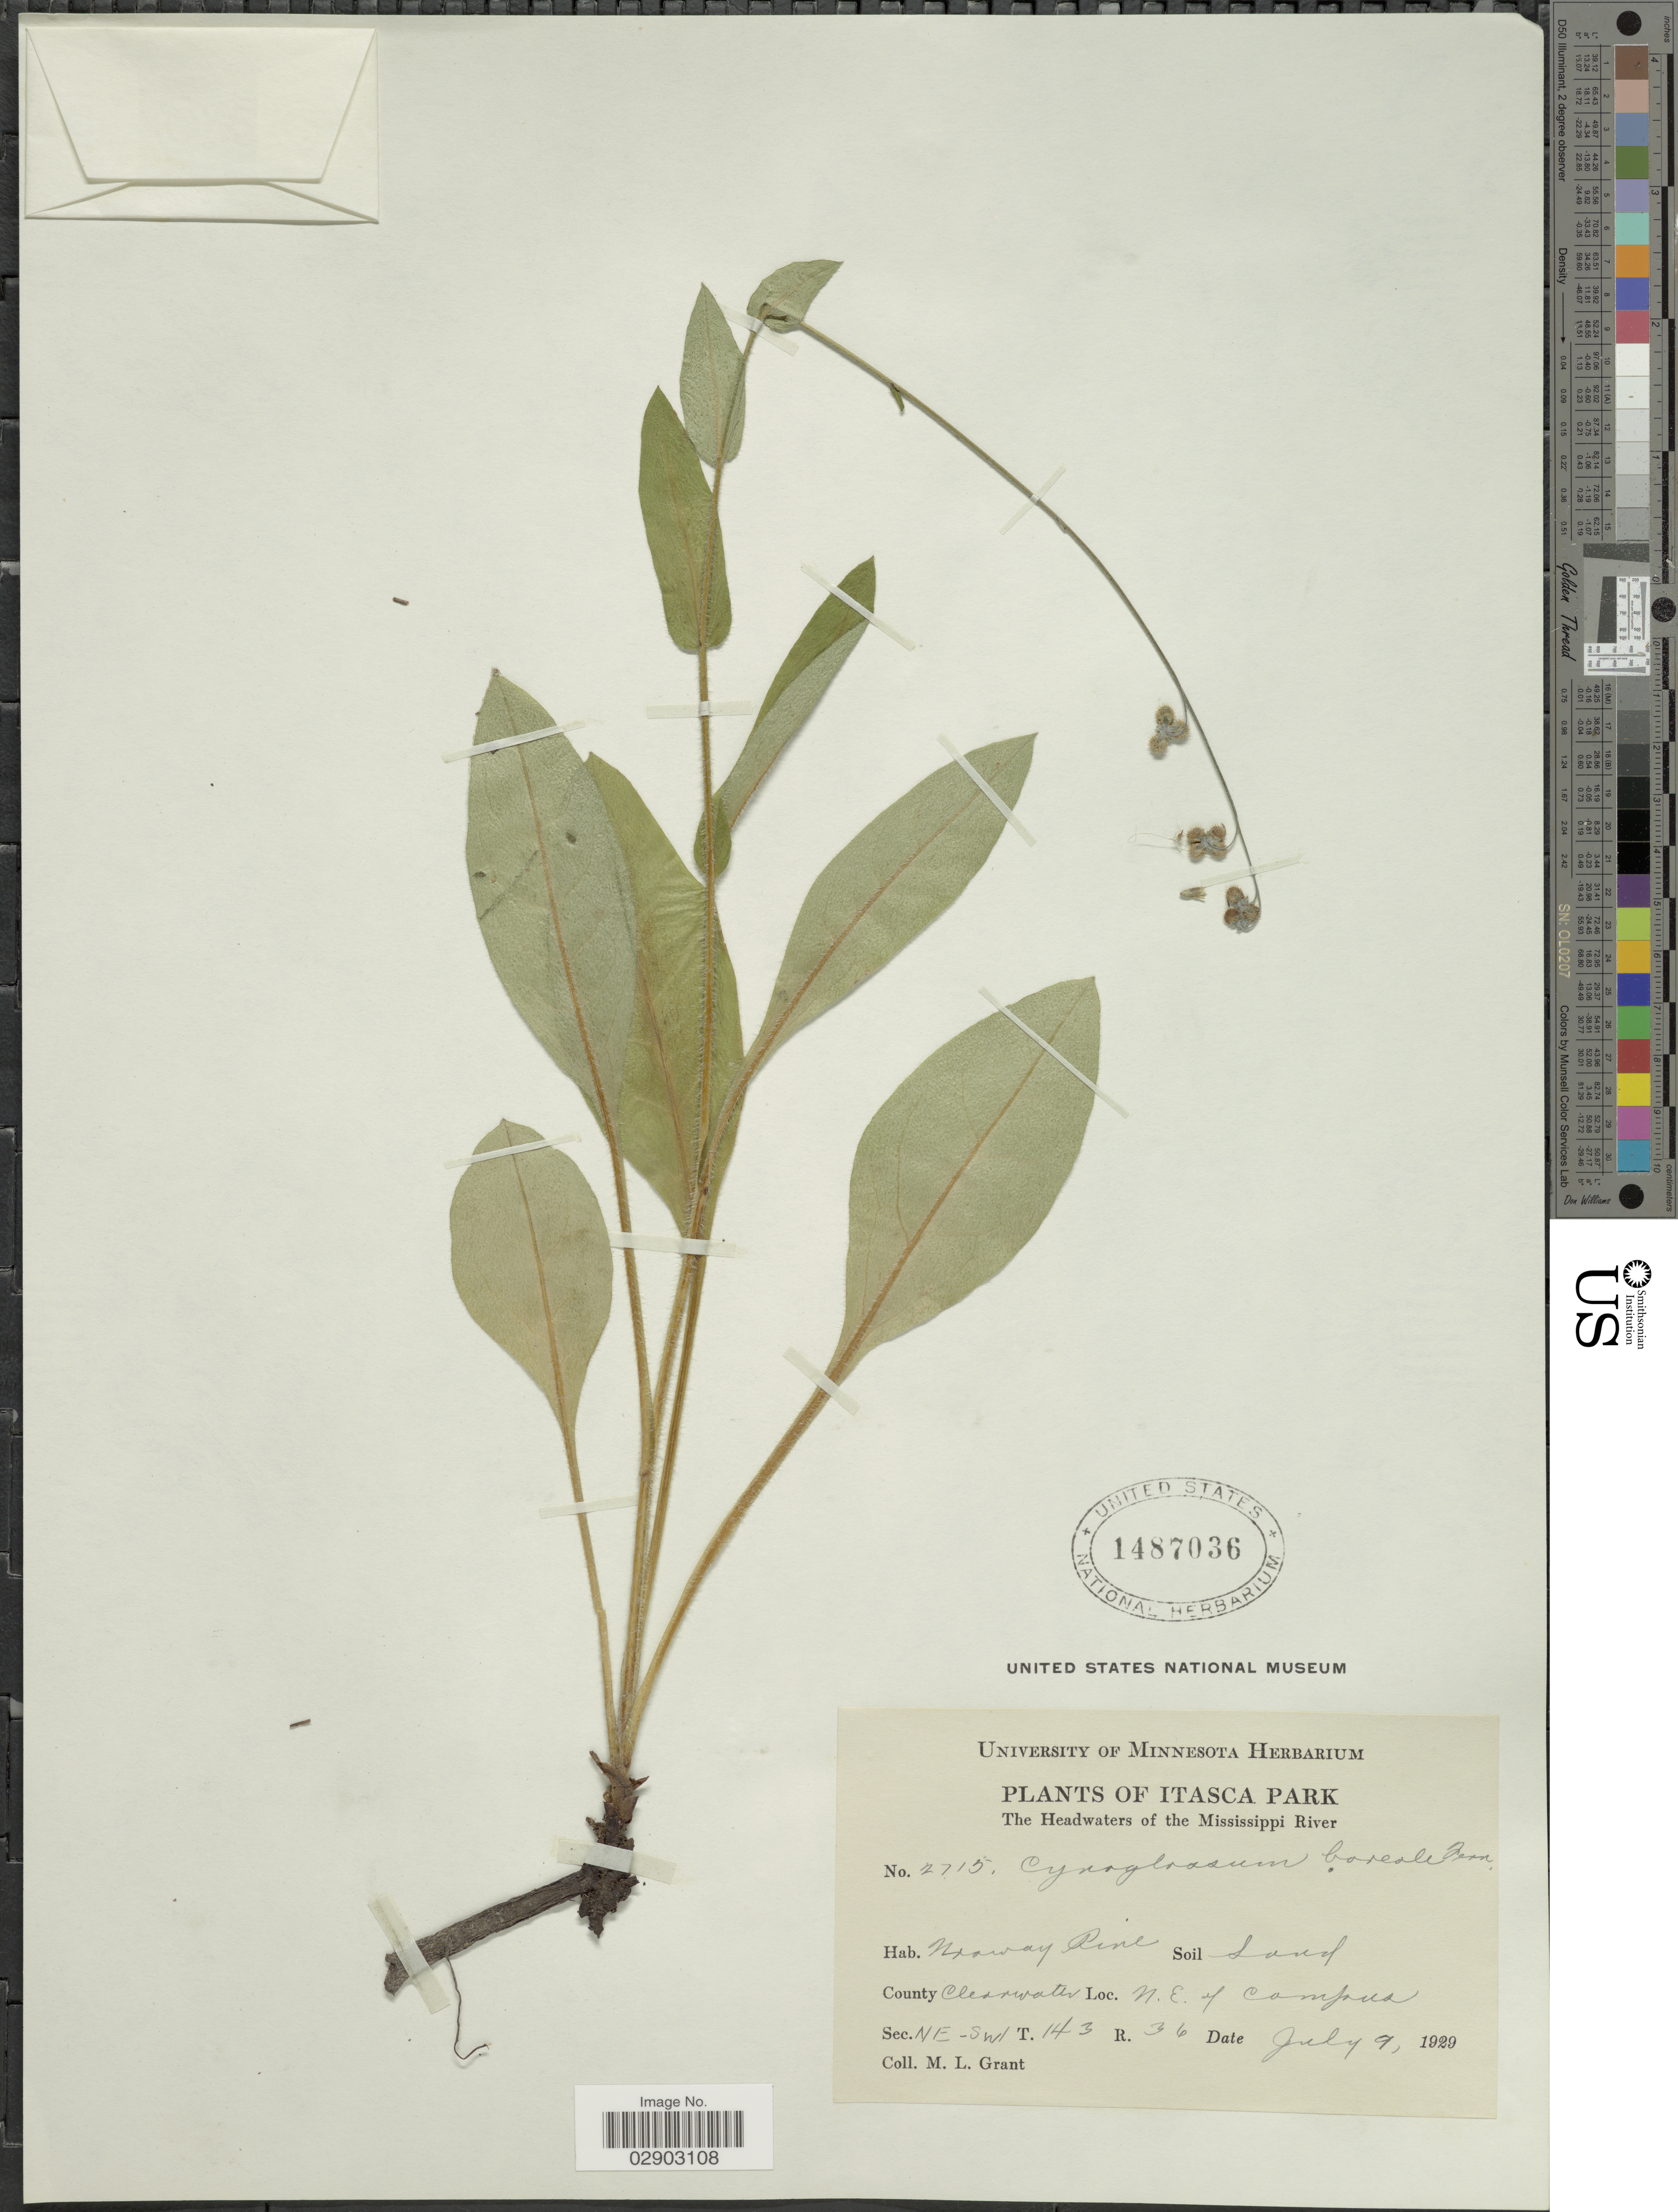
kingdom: Plantae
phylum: Tracheophyta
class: Magnoliopsida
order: Boraginales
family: Boraginaceae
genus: Cynoglossum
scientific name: Cynoglossum boreale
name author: Fernald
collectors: M. L. Grant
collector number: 2715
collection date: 1929-07-09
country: United States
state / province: Minnesota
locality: Itasca Park. The Headwaters of the Mississippi River. County Clearwater. N.E. of Campus. Sec. NE-SW1 T. 143 R. 36.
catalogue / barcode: US 1487036